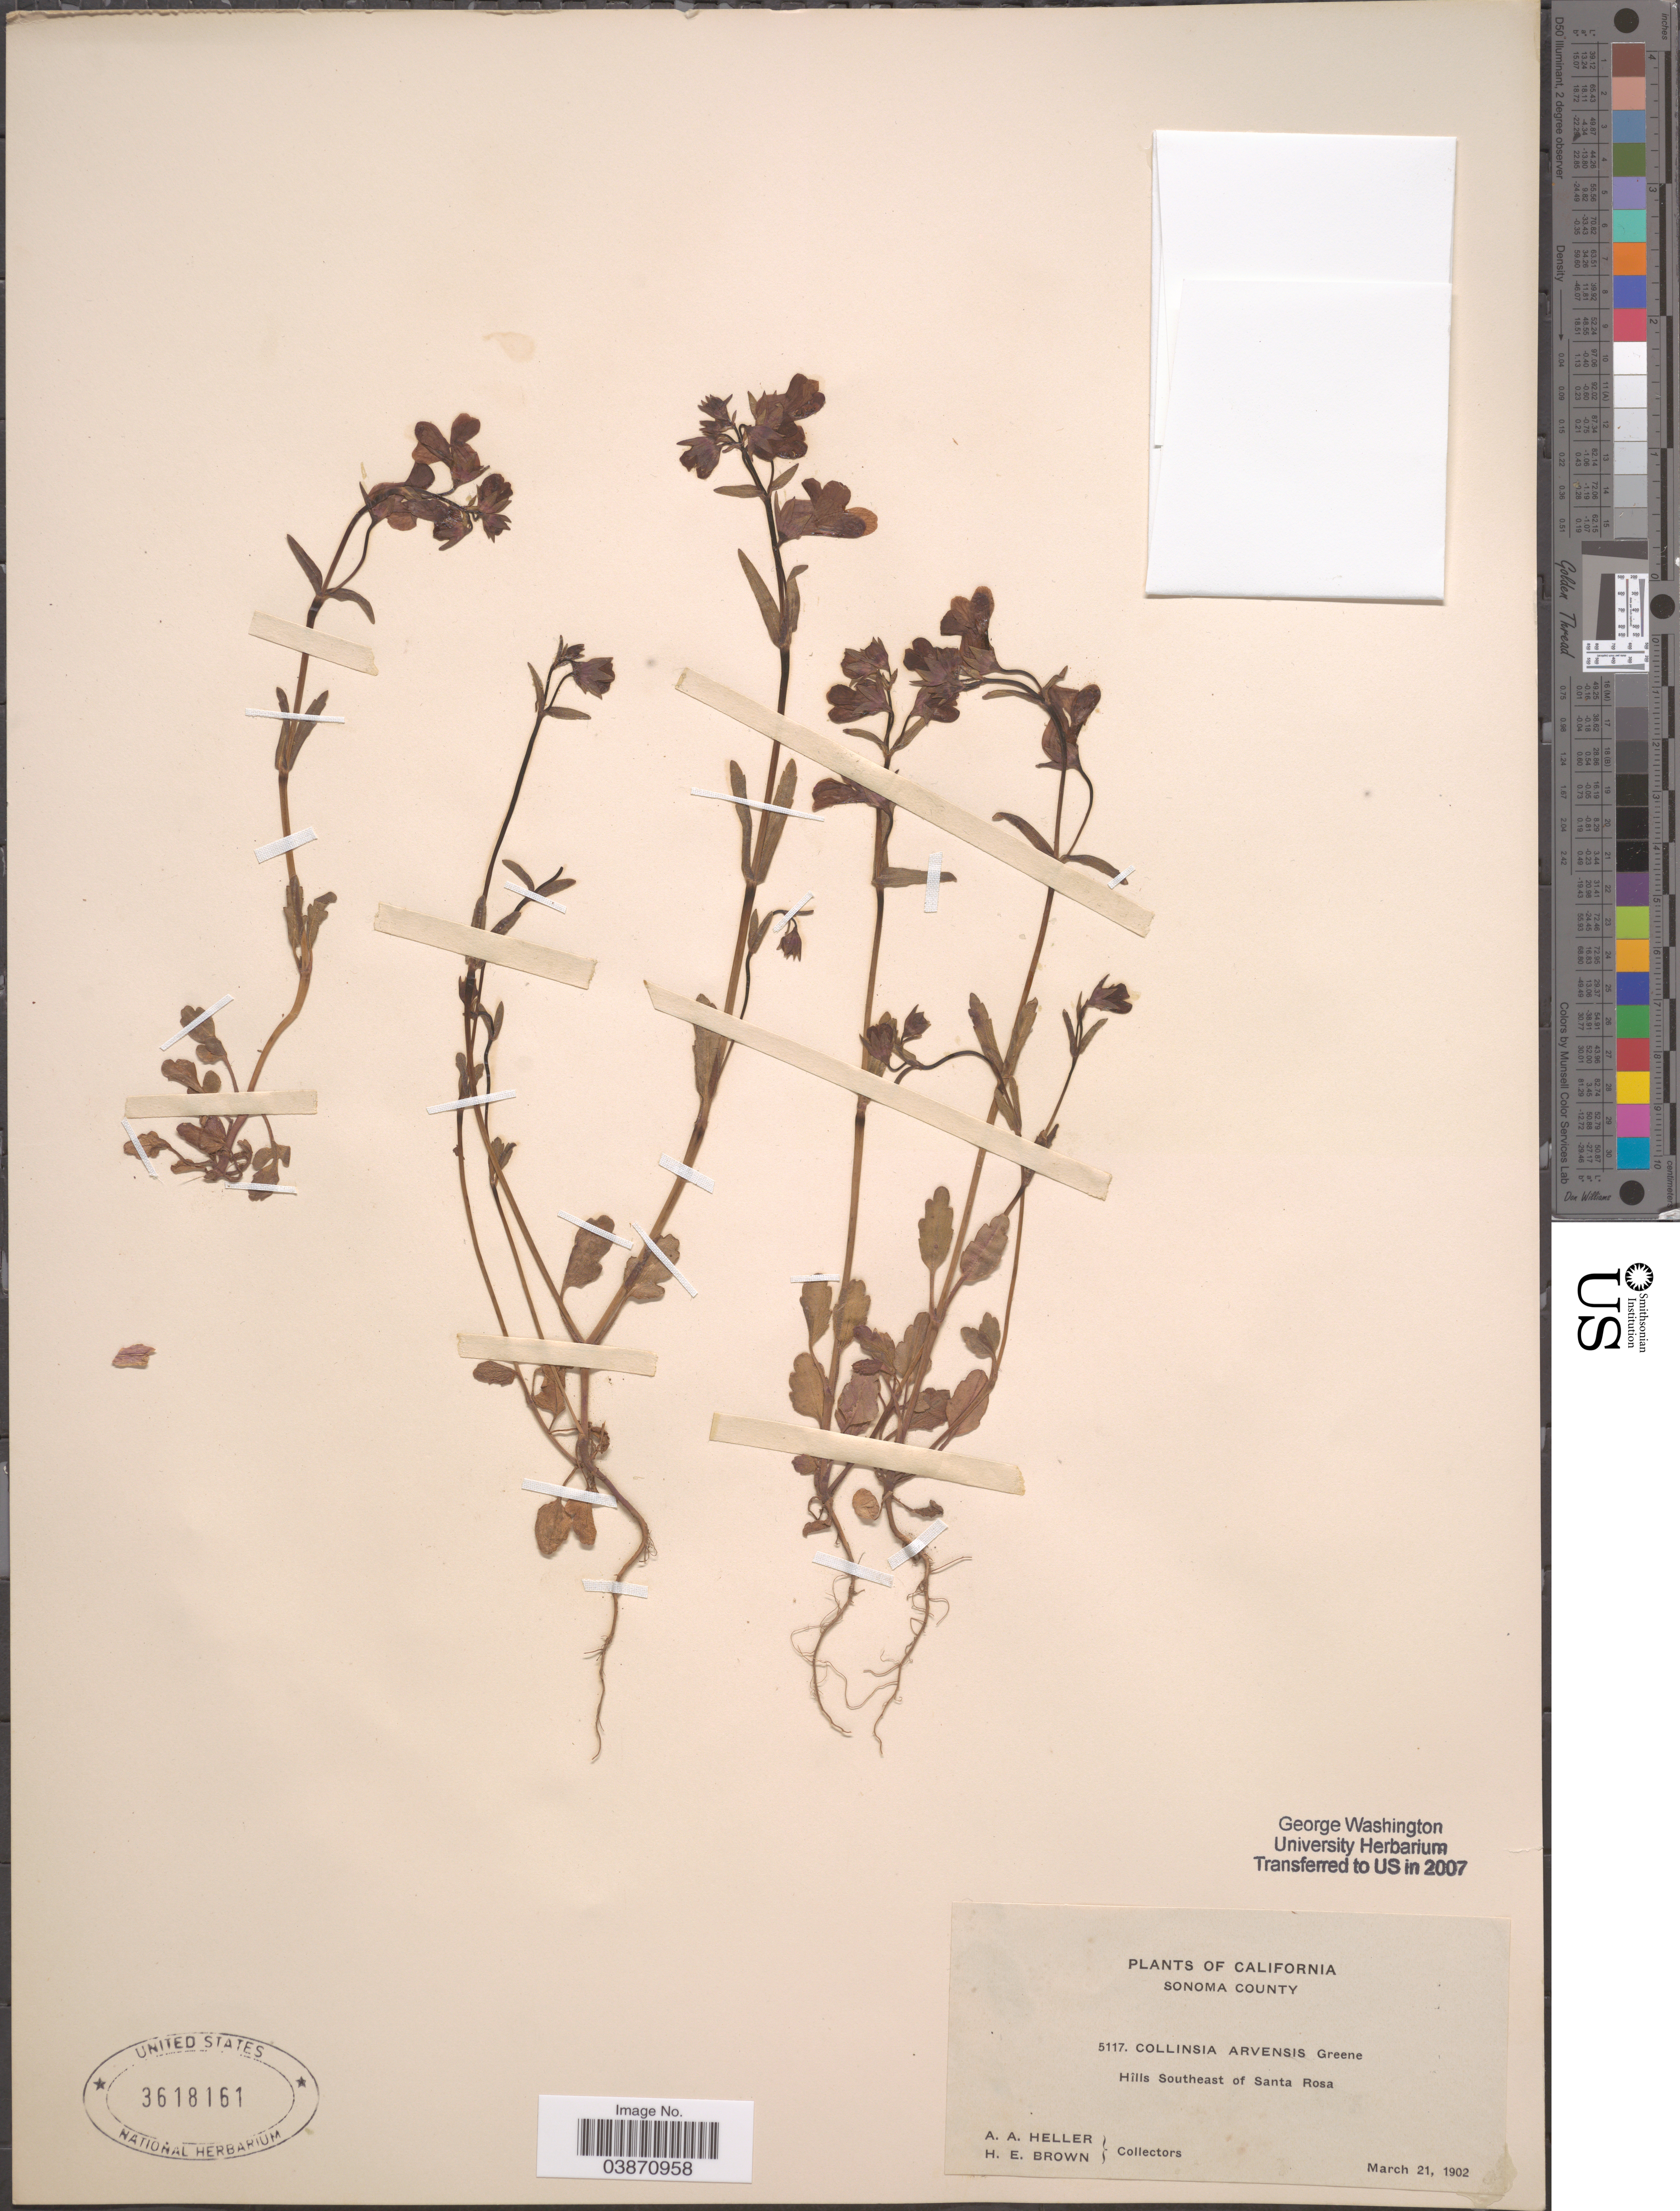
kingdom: Plantae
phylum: Tracheophyta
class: Magnoliopsida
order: Lamiales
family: Plantaginaceae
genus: Collinsia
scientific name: Collinsia arvensis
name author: Greene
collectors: A. A. Heller & E. Brown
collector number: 5117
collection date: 1902-03-21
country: United States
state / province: California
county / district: Sonoma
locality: Sonoma County. Hills Southeast of Santa Rosa.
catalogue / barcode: US 3618161